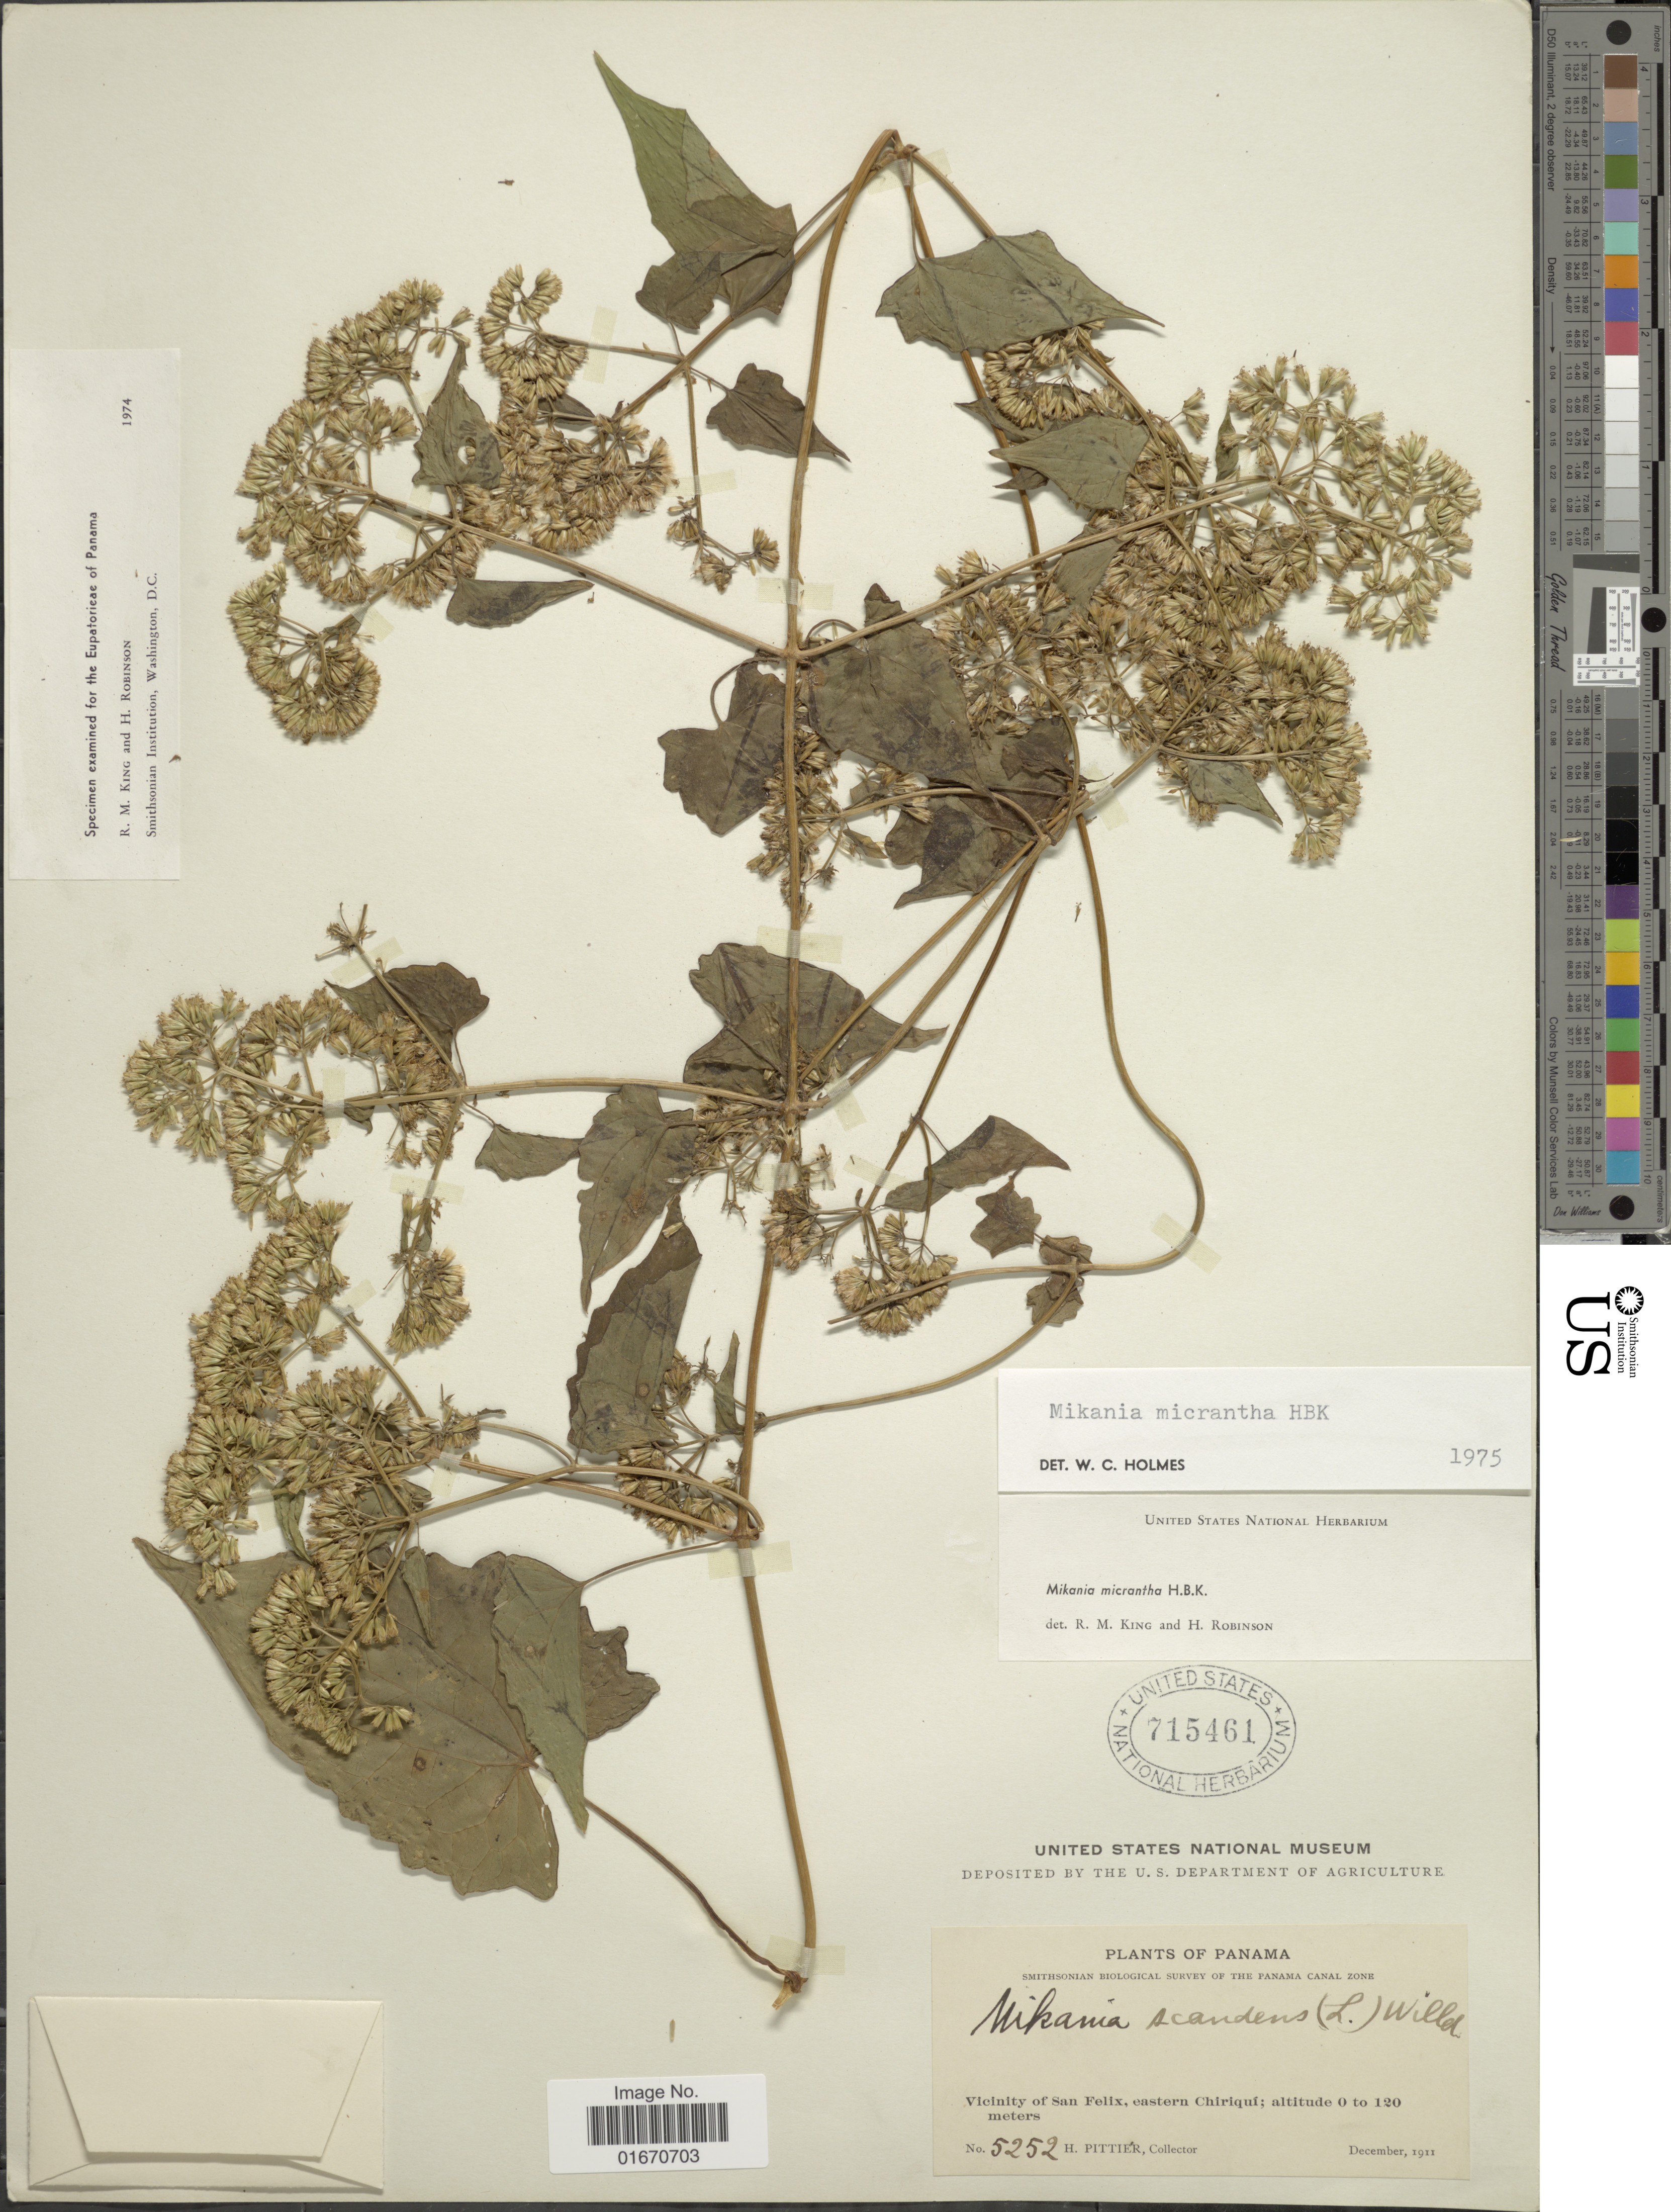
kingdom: Plantae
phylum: Tracheophyta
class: Magnoliopsida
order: Asterales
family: Asteraceae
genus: Mikania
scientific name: Mikania micrantha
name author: Kunth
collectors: H. F. Pittier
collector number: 5252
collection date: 1911-12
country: Panama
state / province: Chiriqui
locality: Vicinity of San Felix, eastern Chiriqui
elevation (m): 0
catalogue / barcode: US 715461